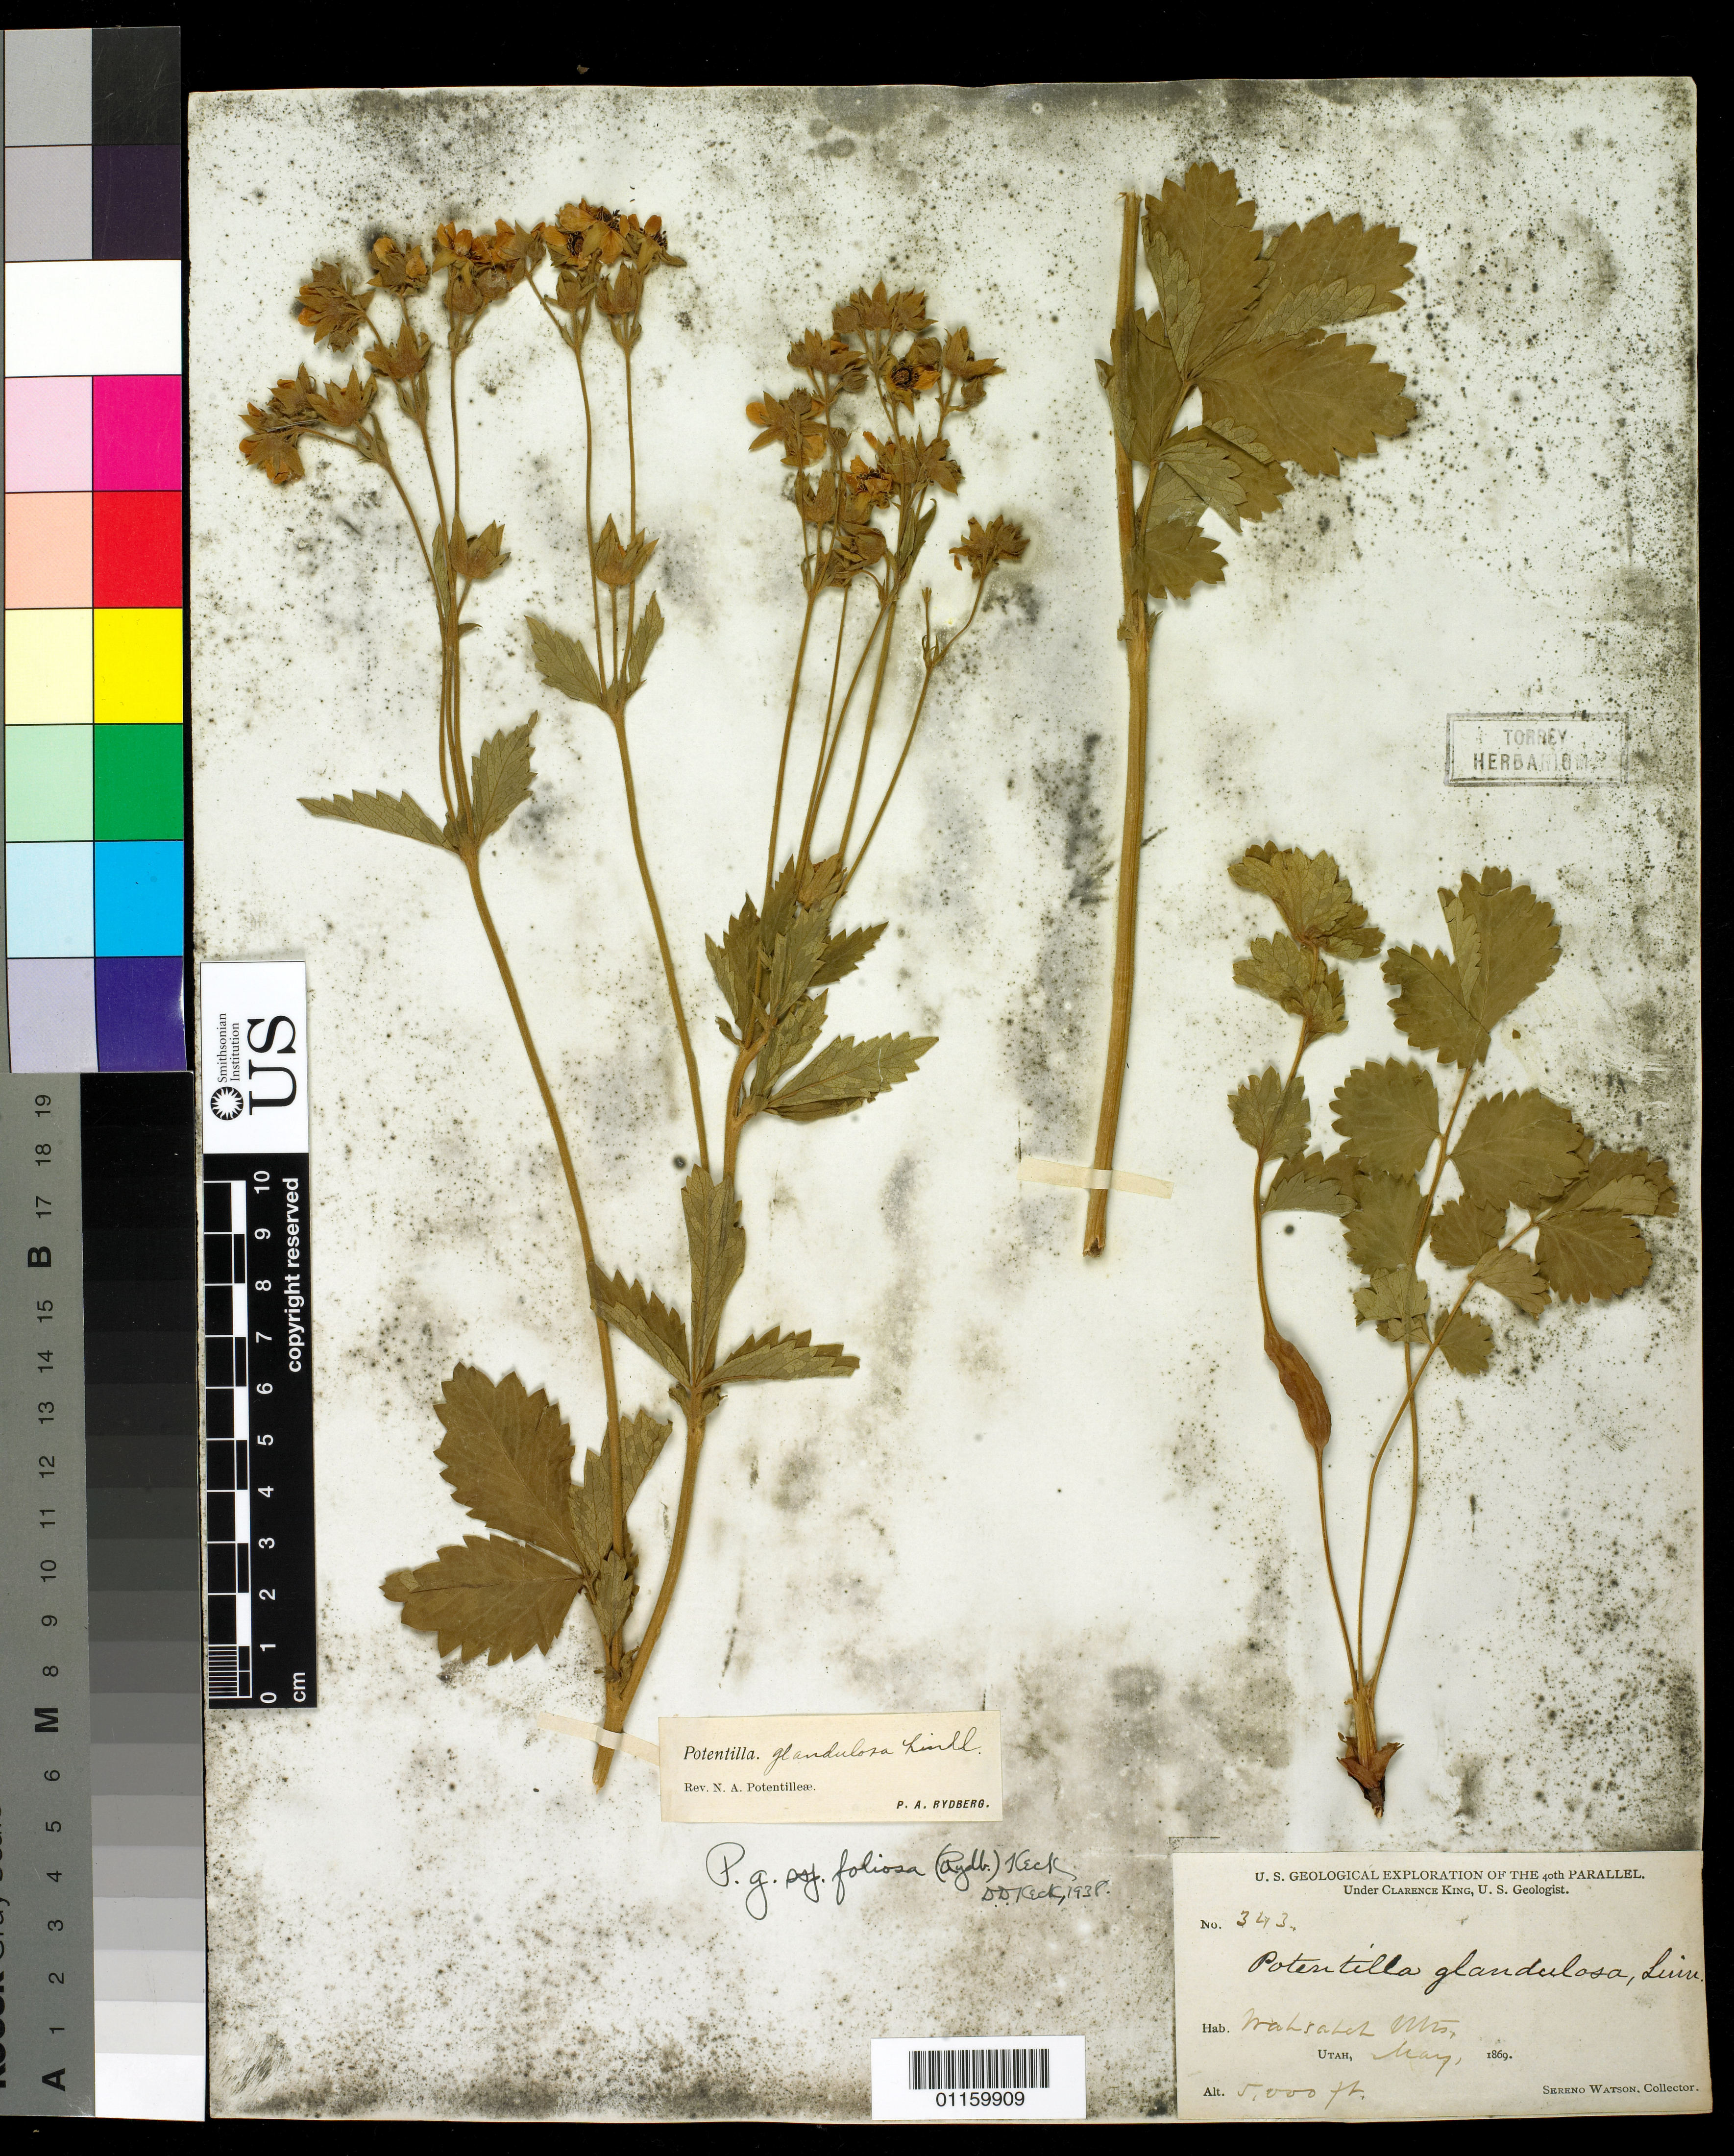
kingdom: Plantae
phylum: Tracheophyta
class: Magnoliopsida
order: Rosales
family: Rosaceae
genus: Drymocallis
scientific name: Drymocallis foliosa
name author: Rydb.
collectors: S. Watson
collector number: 343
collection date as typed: May 1869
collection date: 1869-05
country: United States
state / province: Utah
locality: Wasatch Mts.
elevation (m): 1524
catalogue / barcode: US 1